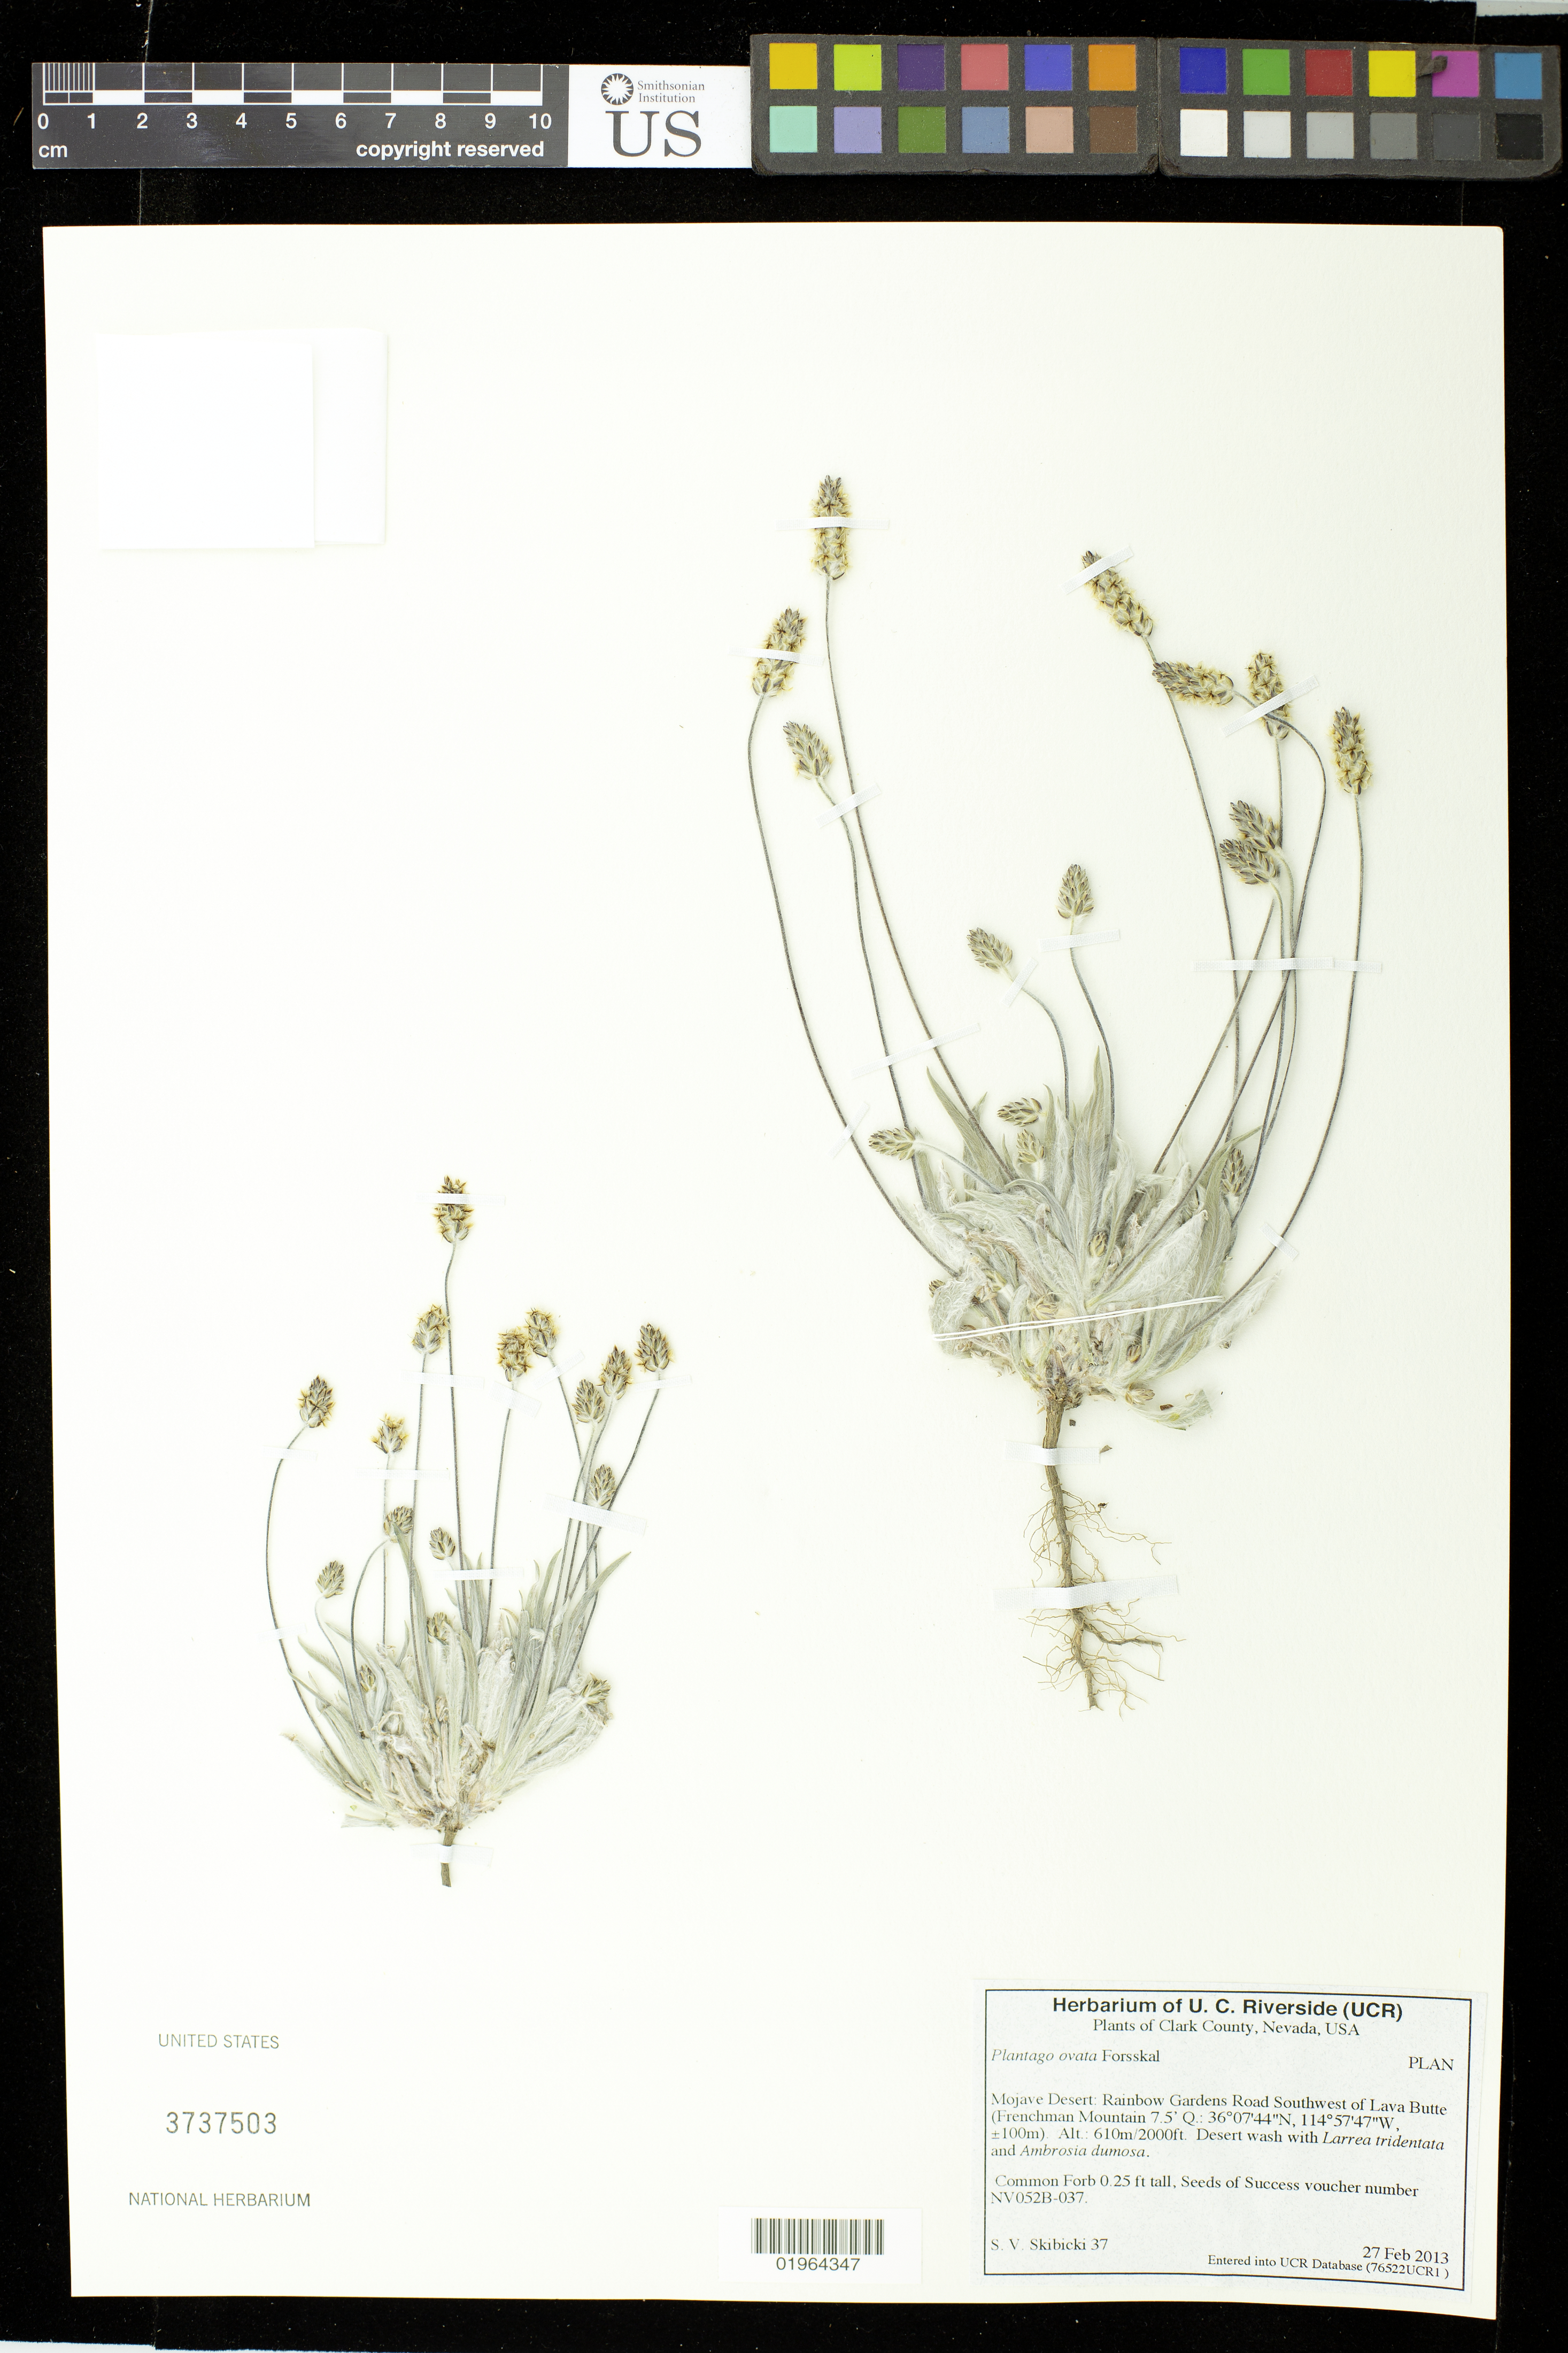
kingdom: Plantae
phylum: Tracheophyta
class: Magnoliopsida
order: Lamiales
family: Plantaginaceae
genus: Plantago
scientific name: Plantago ovata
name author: Forssk.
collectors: S. Skibicki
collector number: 37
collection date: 2013-02-27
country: United States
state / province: Nevada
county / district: Clark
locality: Mojave Desert, Rainbow Gardens Road Road SW of Lava Butte (Frenchman Mountain)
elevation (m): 610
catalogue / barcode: US 3737503